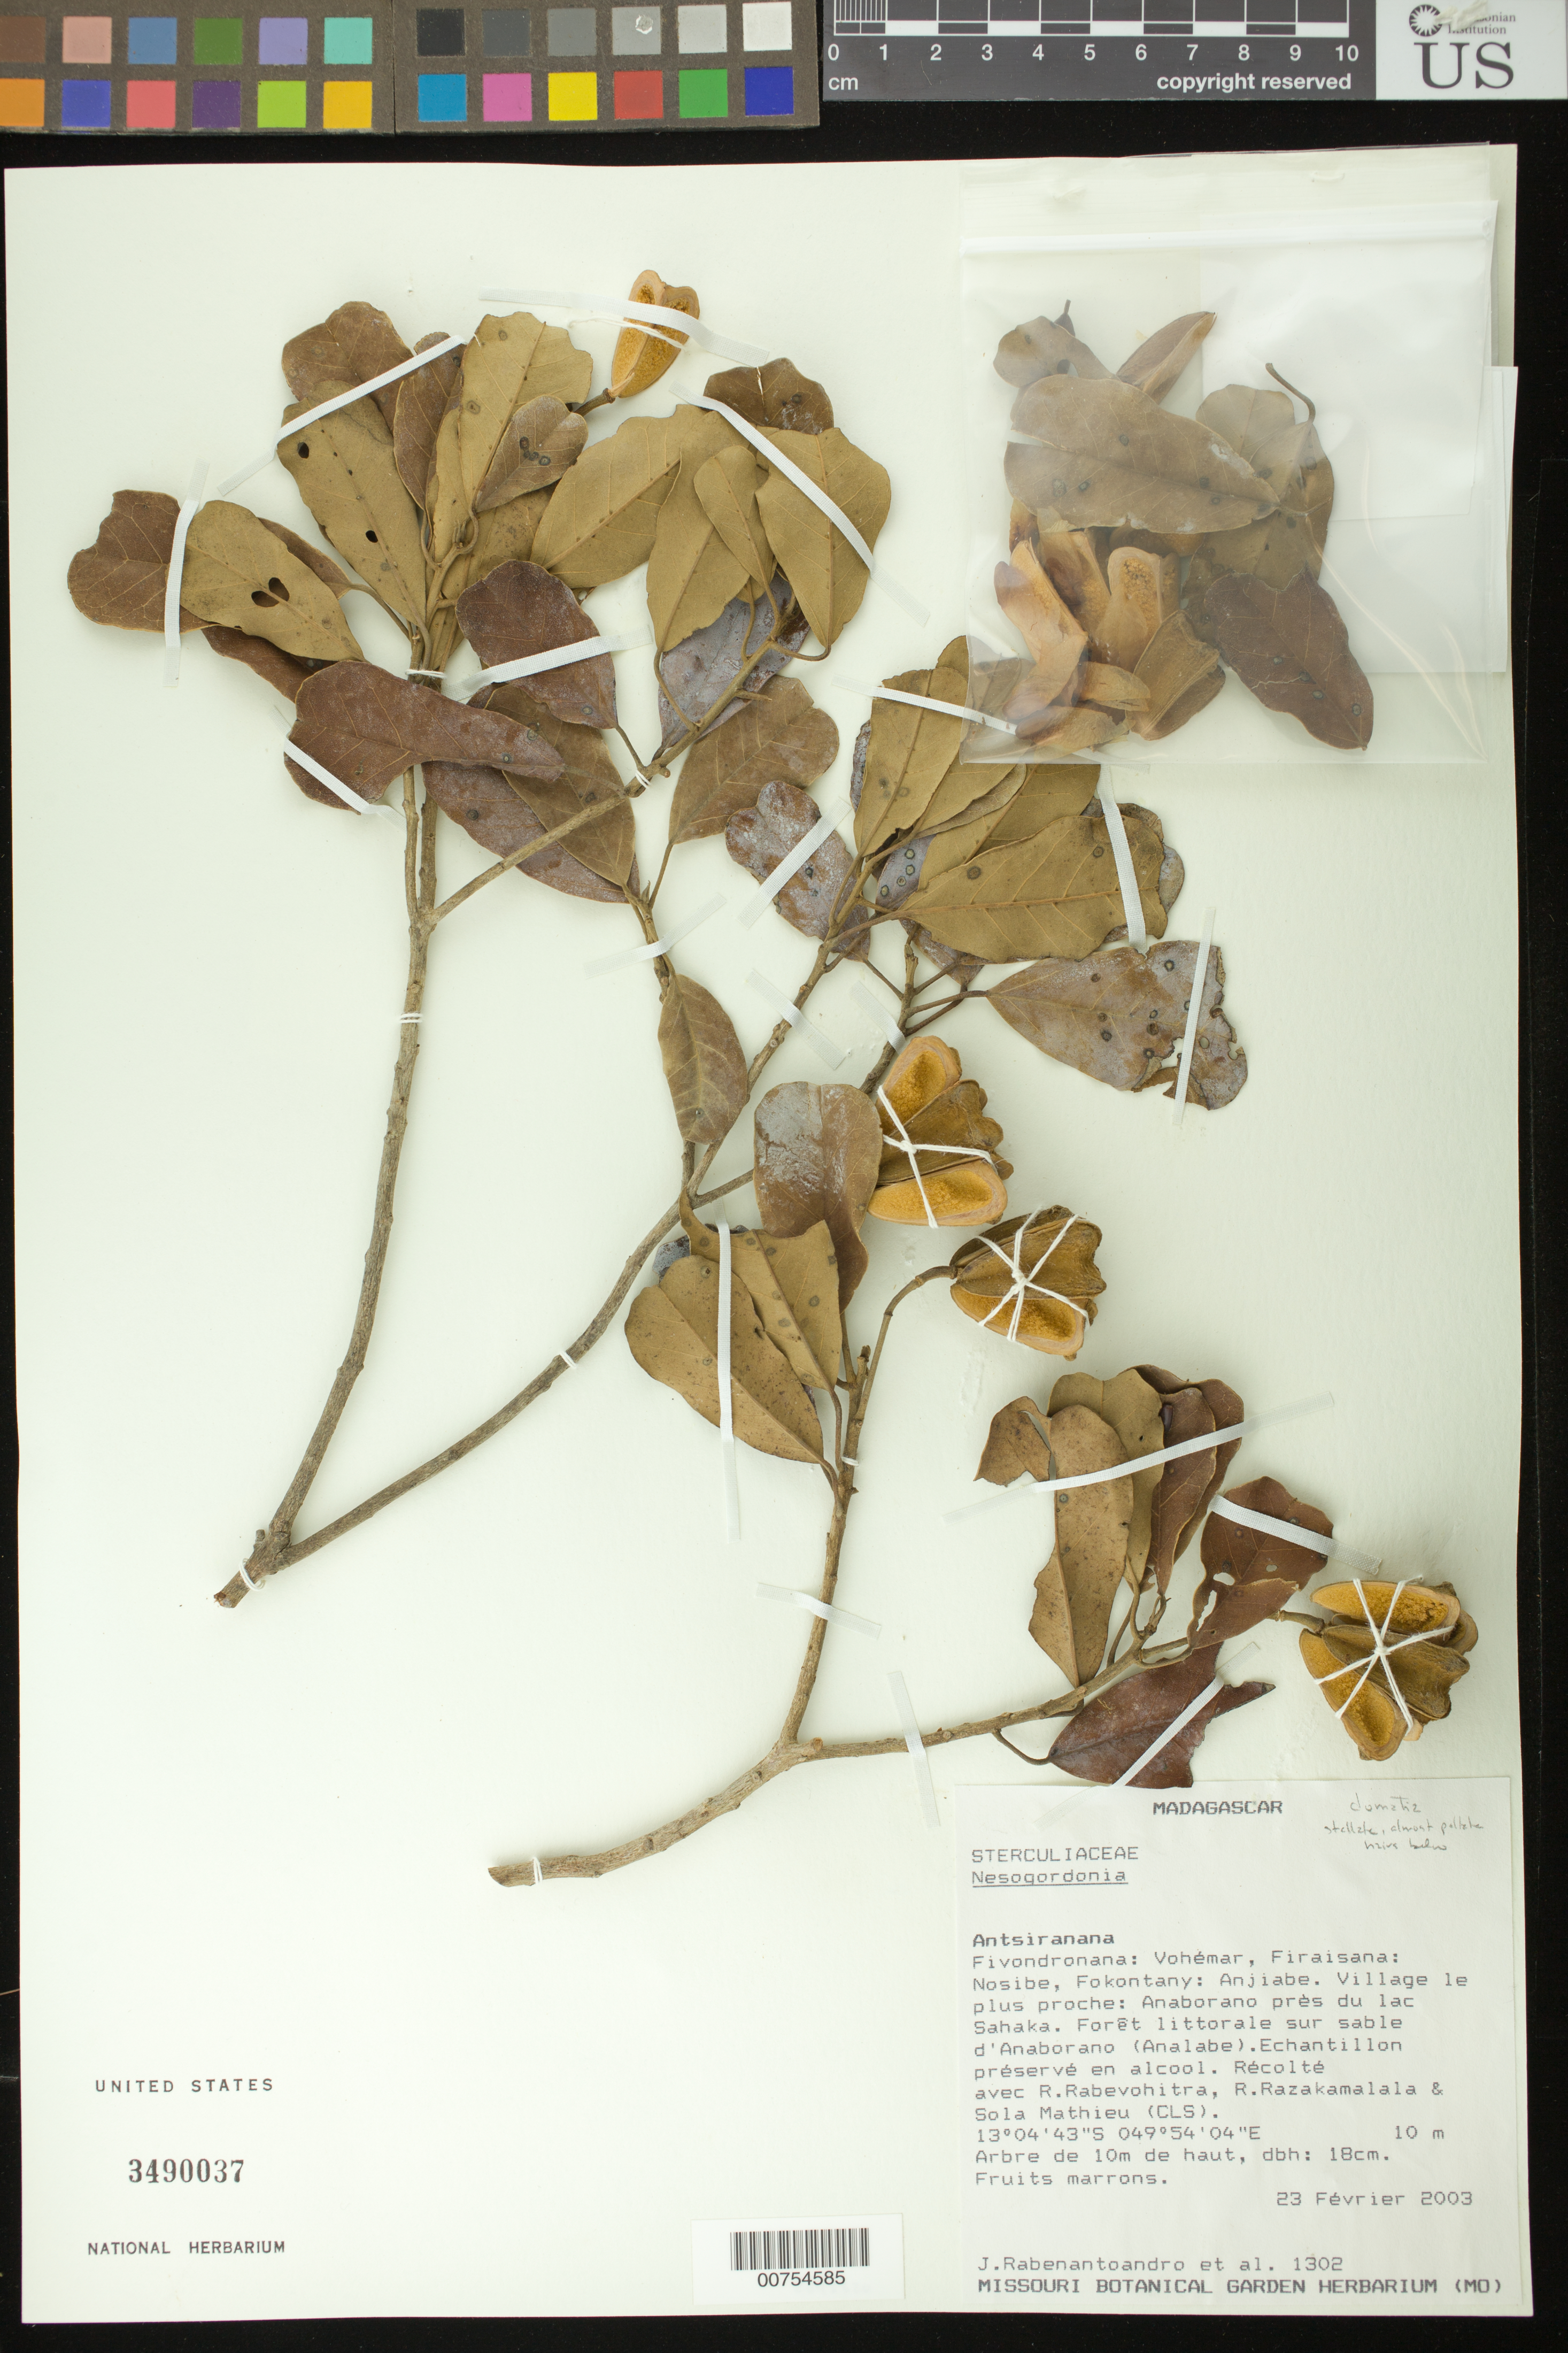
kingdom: Plantae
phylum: Tracheophyta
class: Magnoliopsida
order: Malvales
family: Malvaceae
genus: Nesogordonia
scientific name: Nesogordonia sp.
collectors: J. Rabenantoandro, R. Rabevohitra, R. Razafitsalmana & L. Mathieu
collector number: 1302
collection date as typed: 23 Feb 2003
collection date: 2003-02-23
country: Madagascar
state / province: Sava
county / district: Vohémar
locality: Fivondronana: Vohémar, Firaisana: Nosibe, Fokontany: Anjiable. Village le plus proche: Anaborano prés du lac Sahaka. [INTERPRETTED: Nosibe]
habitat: Forêt littorale sur sable d'Anaborano (Analabe)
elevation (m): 10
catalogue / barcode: US 3490037